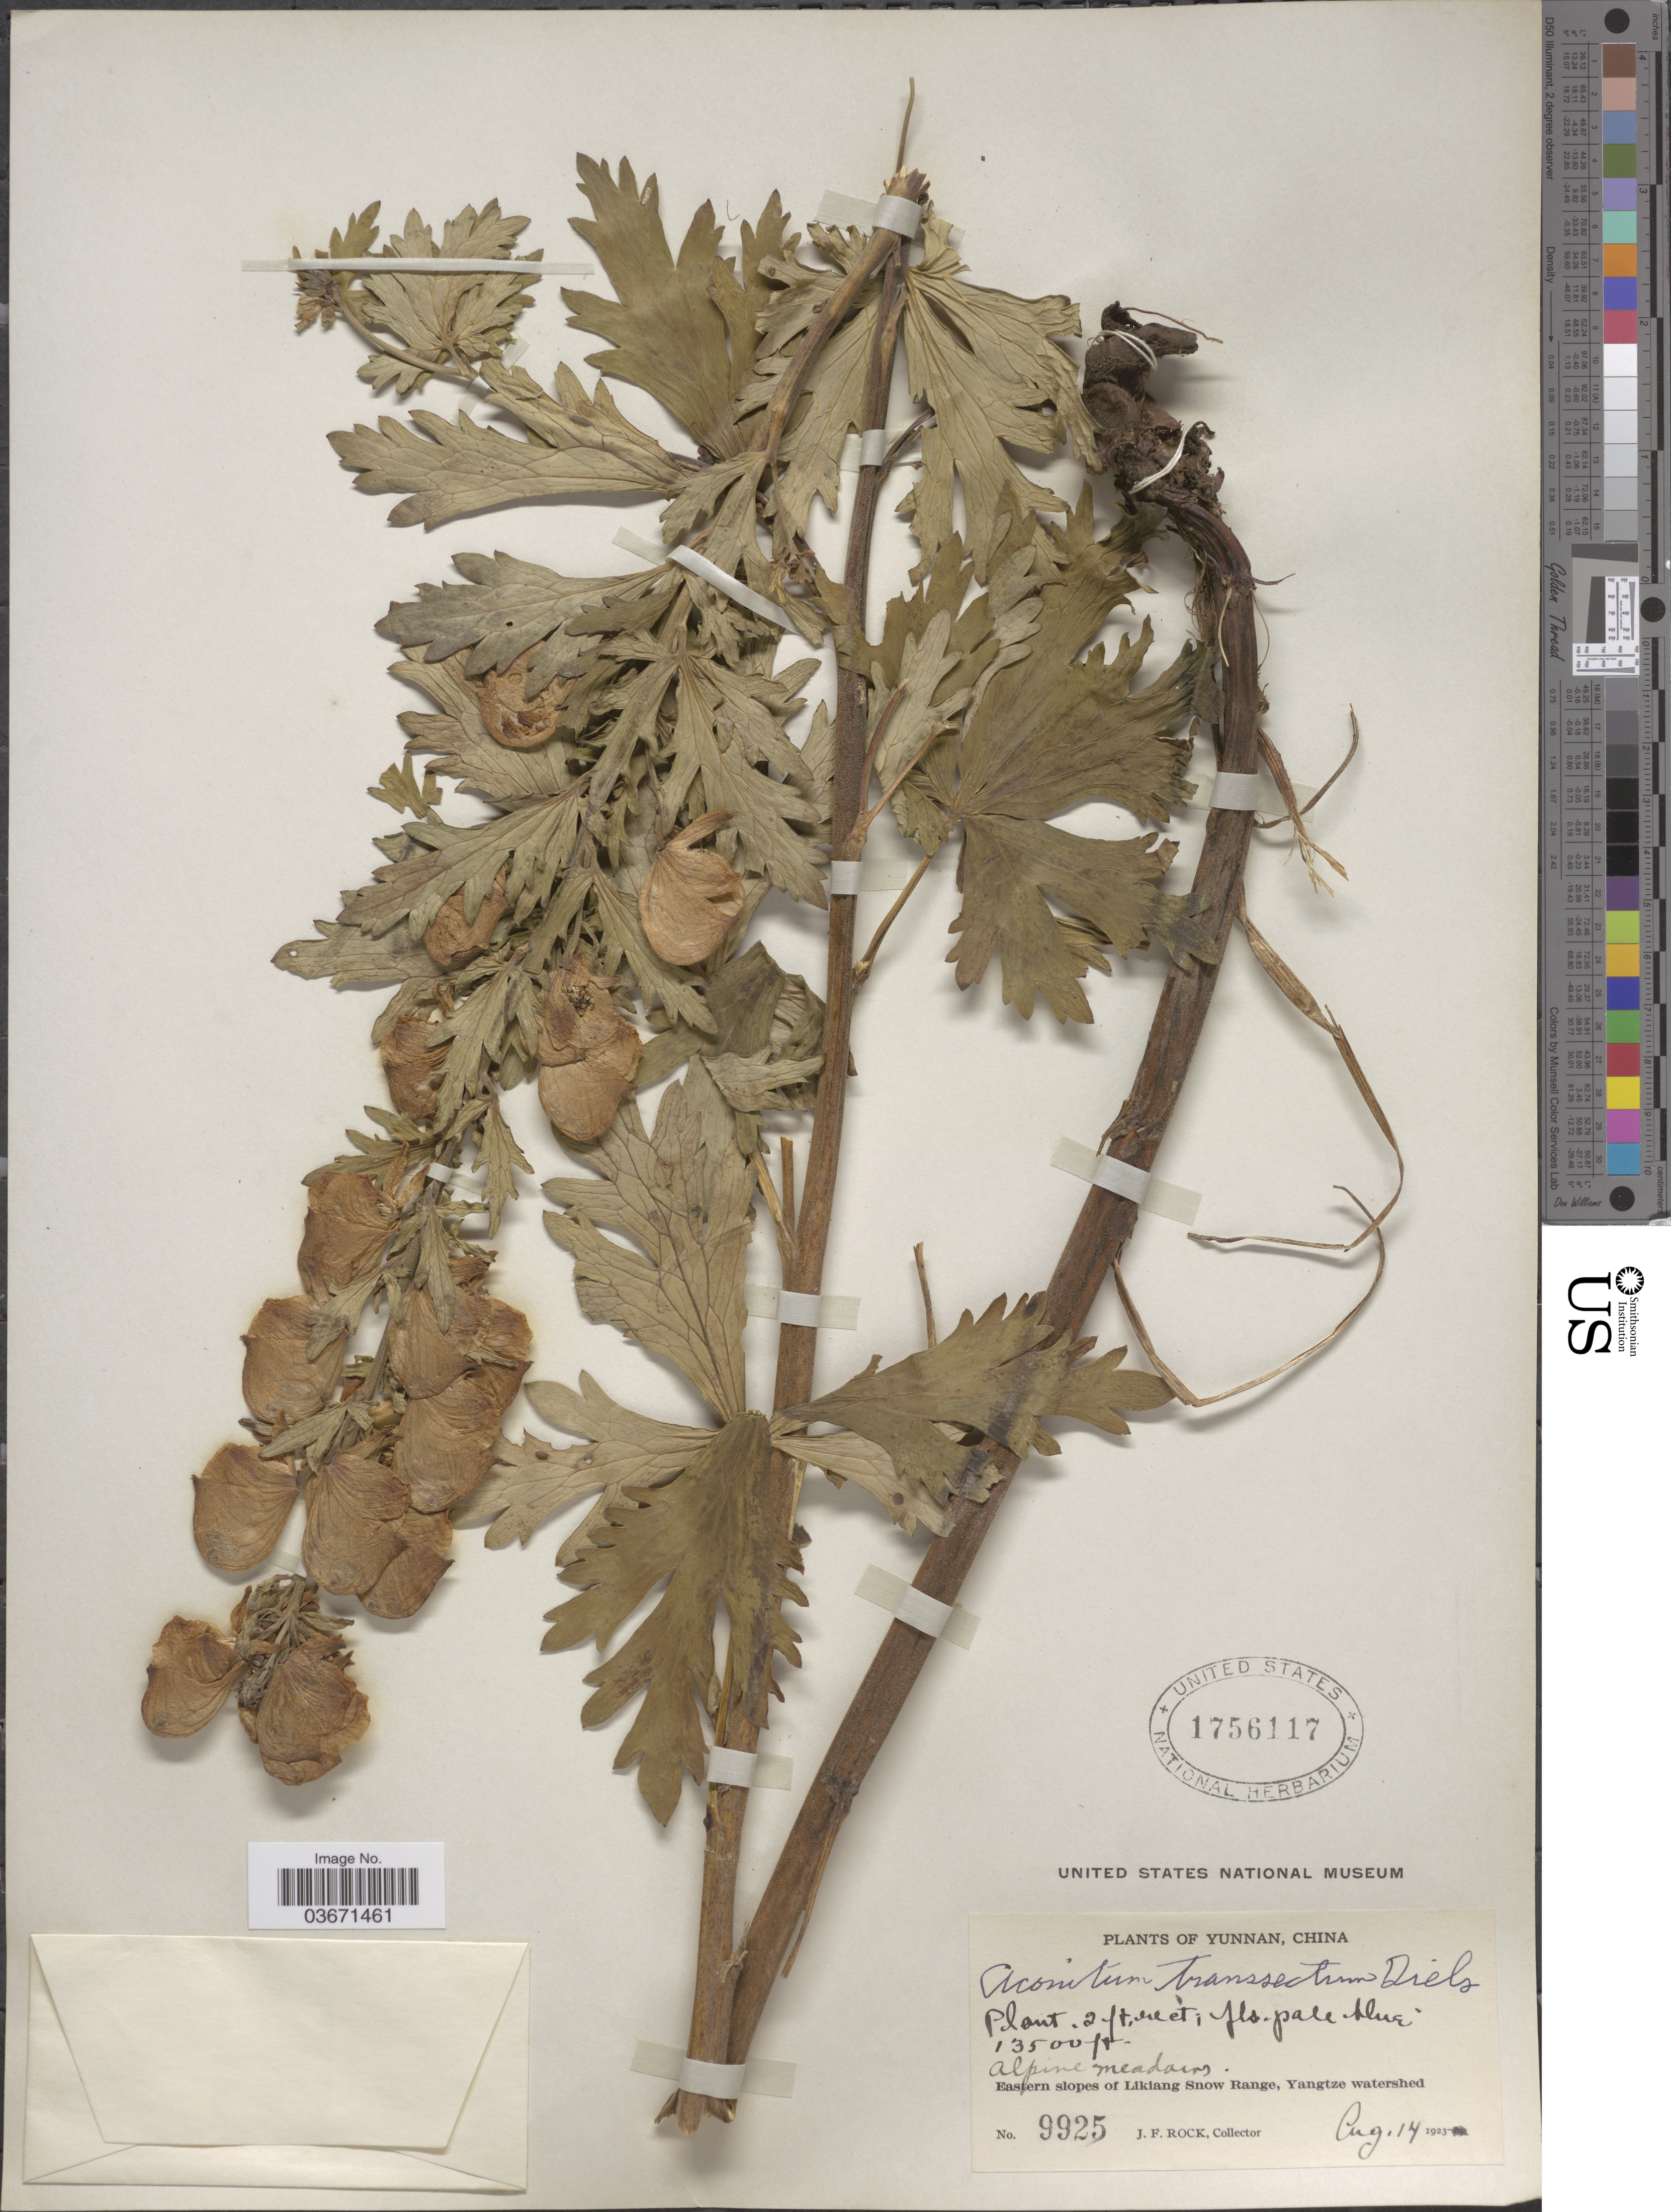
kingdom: Plantae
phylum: Tracheophyta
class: Magnoliopsida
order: Ranunculales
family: Ranunculaceae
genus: Aconitum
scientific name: Aconitum transsectum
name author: Diels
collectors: J. Rock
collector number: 9925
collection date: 1923-08-14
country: China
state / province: Yunnan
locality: Eastern slopes of Likiang Snow Range, Yangtze watershed.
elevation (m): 4115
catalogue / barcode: US 1756117